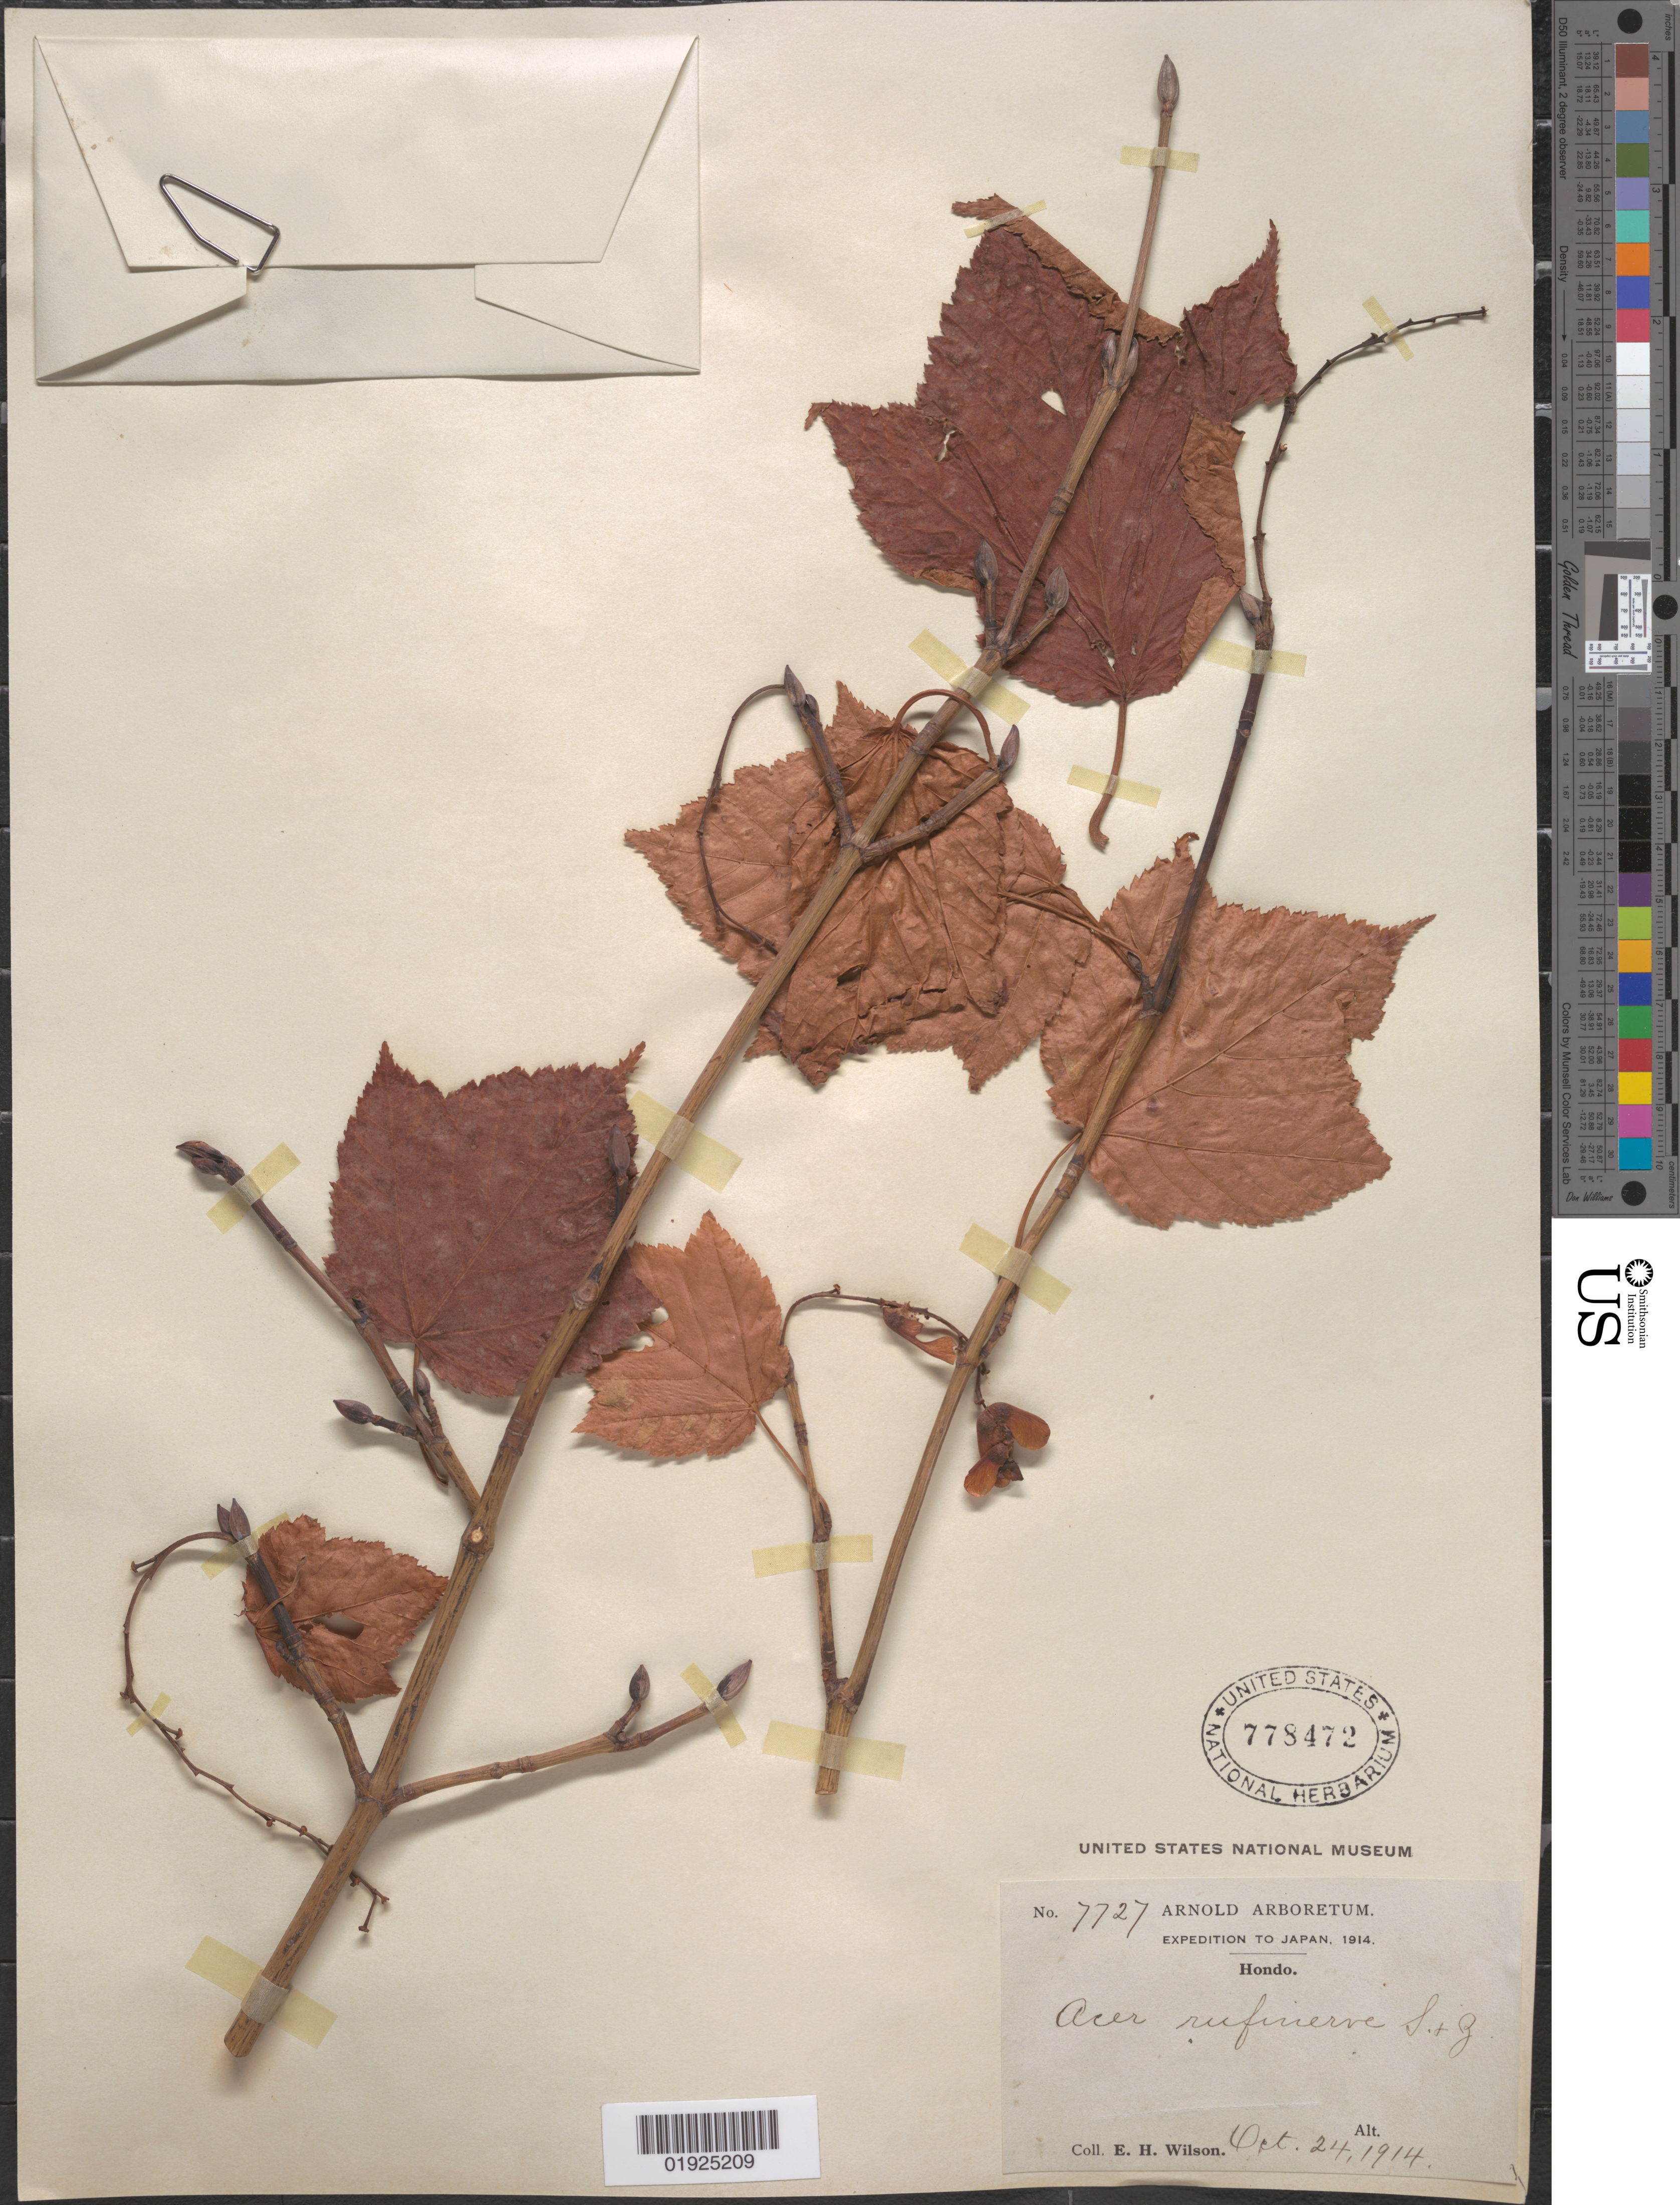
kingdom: Plantae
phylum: Tracheophyta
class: Magnoliopsida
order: Sapindales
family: Sapindaceae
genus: Acer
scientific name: Acer rufinerve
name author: Siebold & Zucc.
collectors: E. H. Wilson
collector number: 7727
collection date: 1914-10-24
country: Japan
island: Honshu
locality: Hondo [Honshu]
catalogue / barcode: US 778472